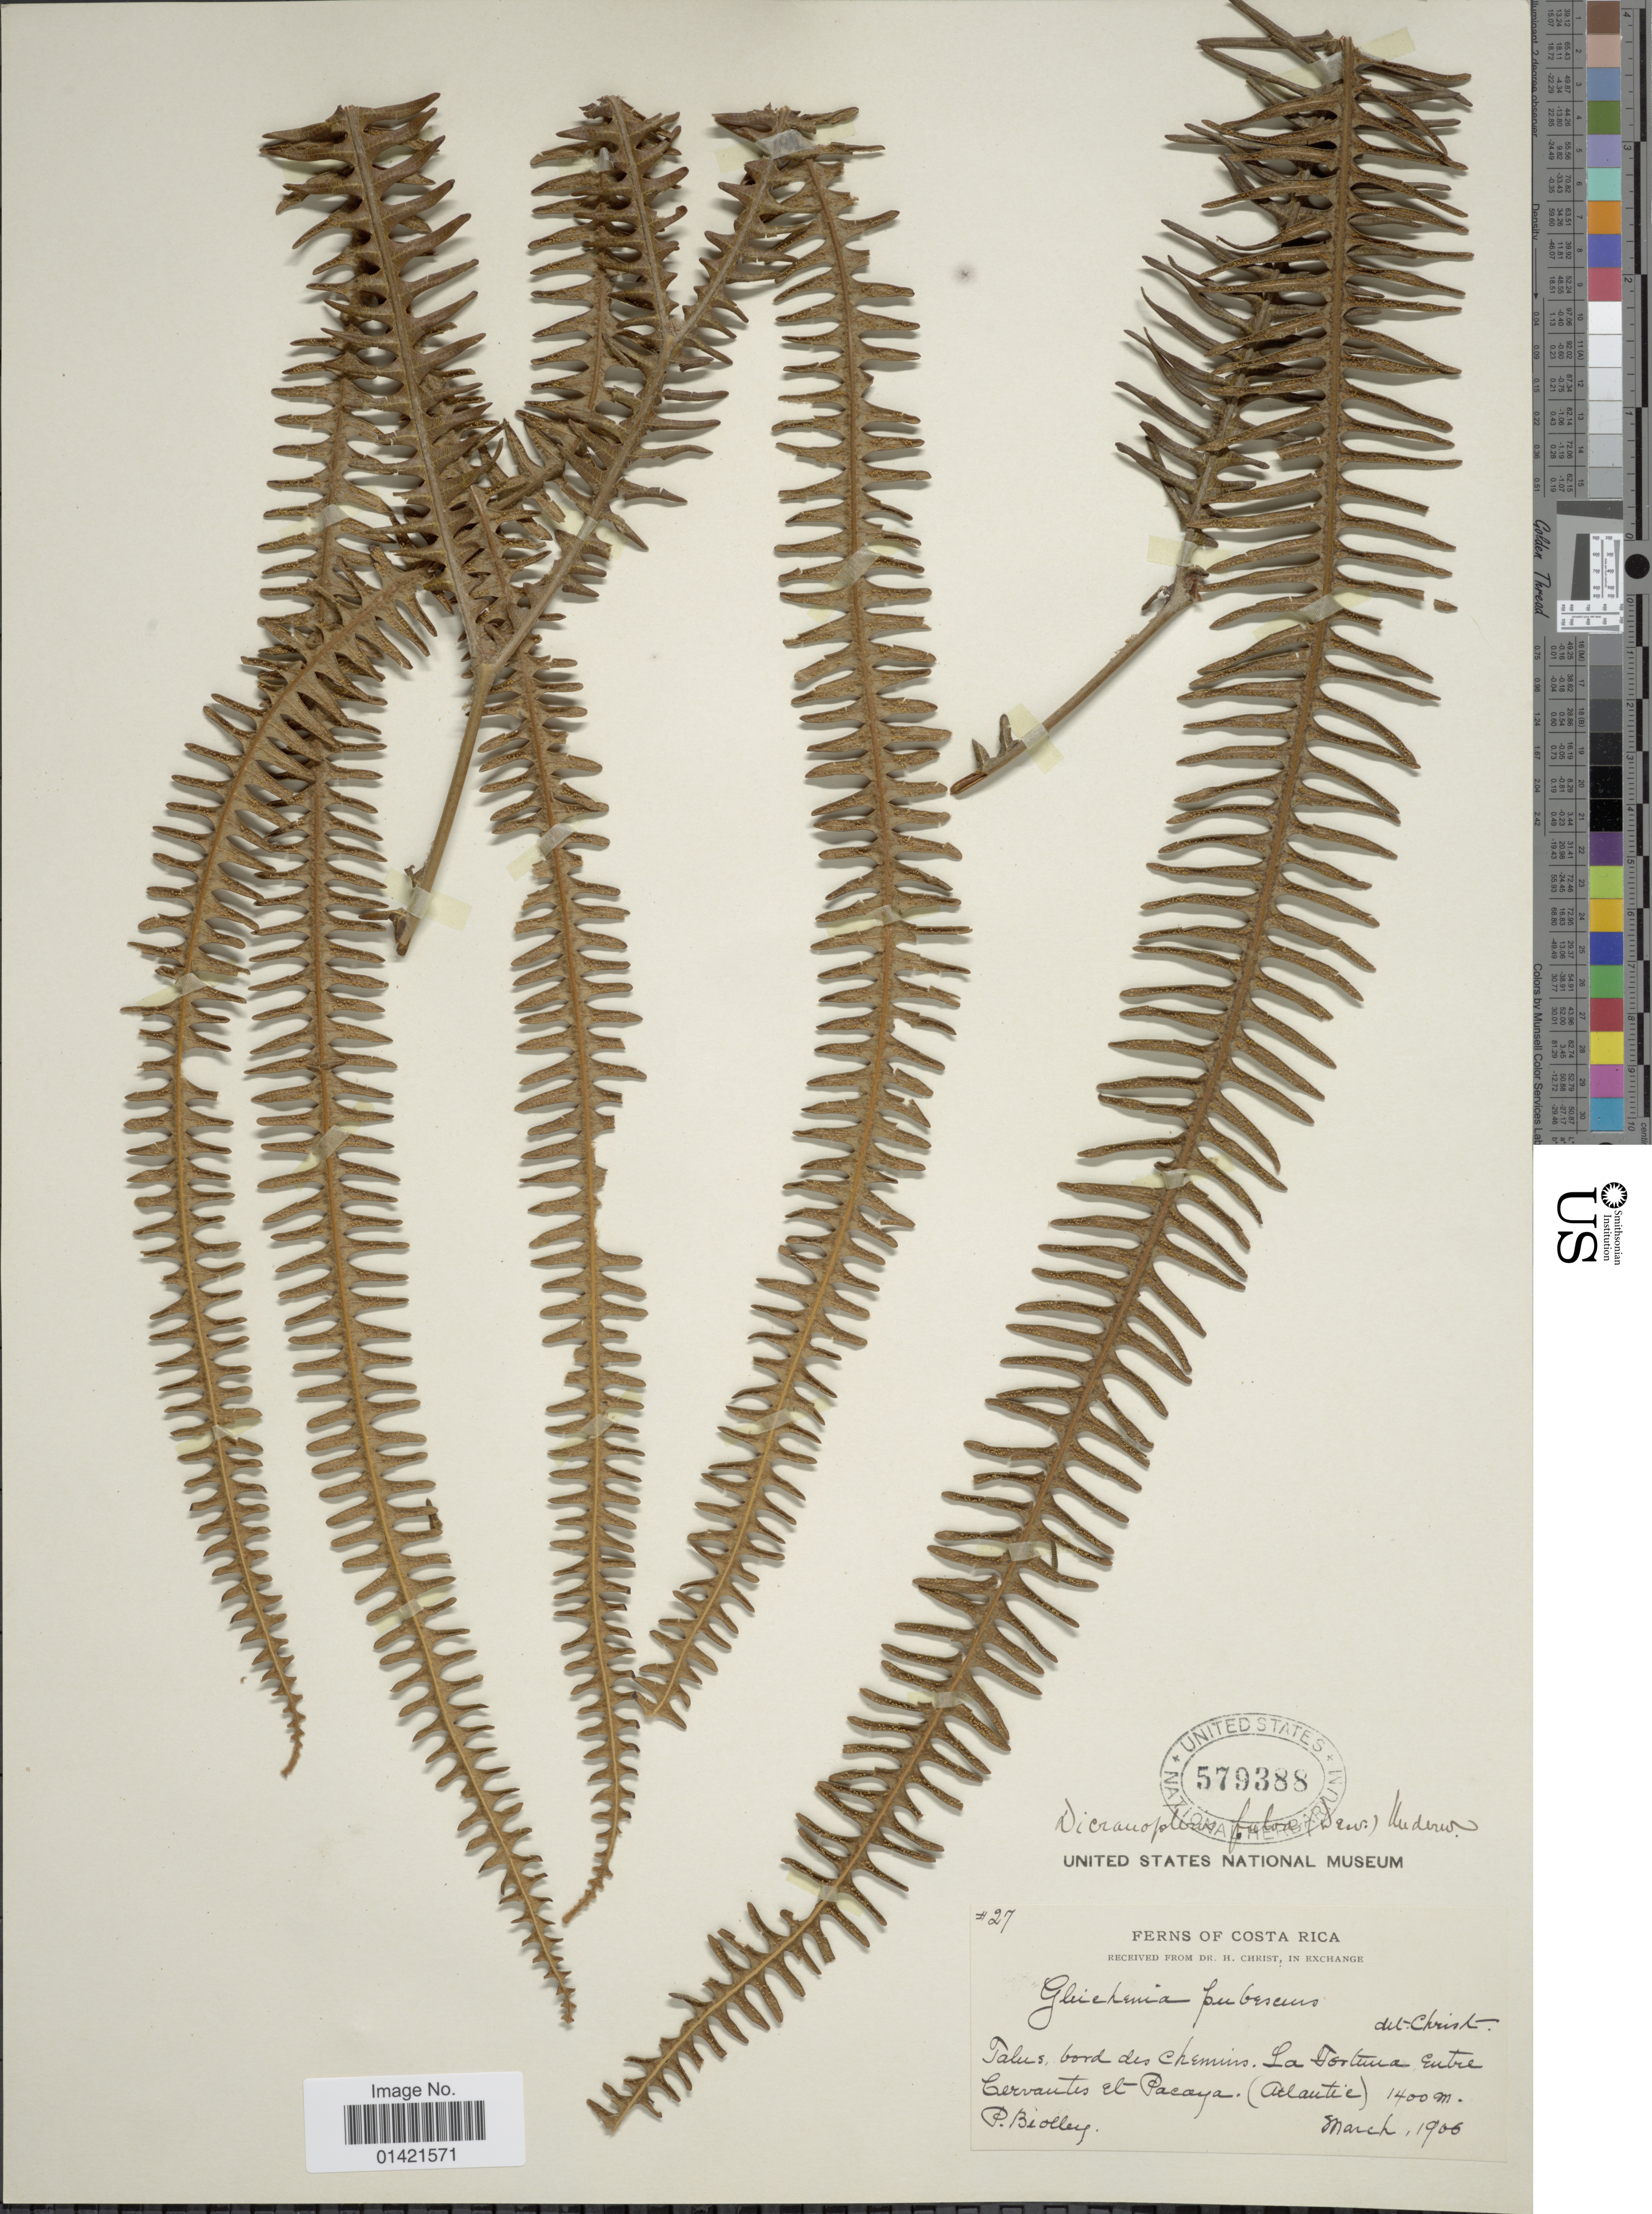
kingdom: Plantae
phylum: Tracheophyta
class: Polypodiopsida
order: Gleicheniales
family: Gleicheniaceae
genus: Sticherus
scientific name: Sticherus bifidus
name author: (Willd.) Ching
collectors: P. Biolley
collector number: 27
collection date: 1906-03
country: Costa Rica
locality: Talus, bord des chemins. La Fortuna, entre Cervantes et Pacaya (Atlantic).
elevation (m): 1400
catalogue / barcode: US 579388